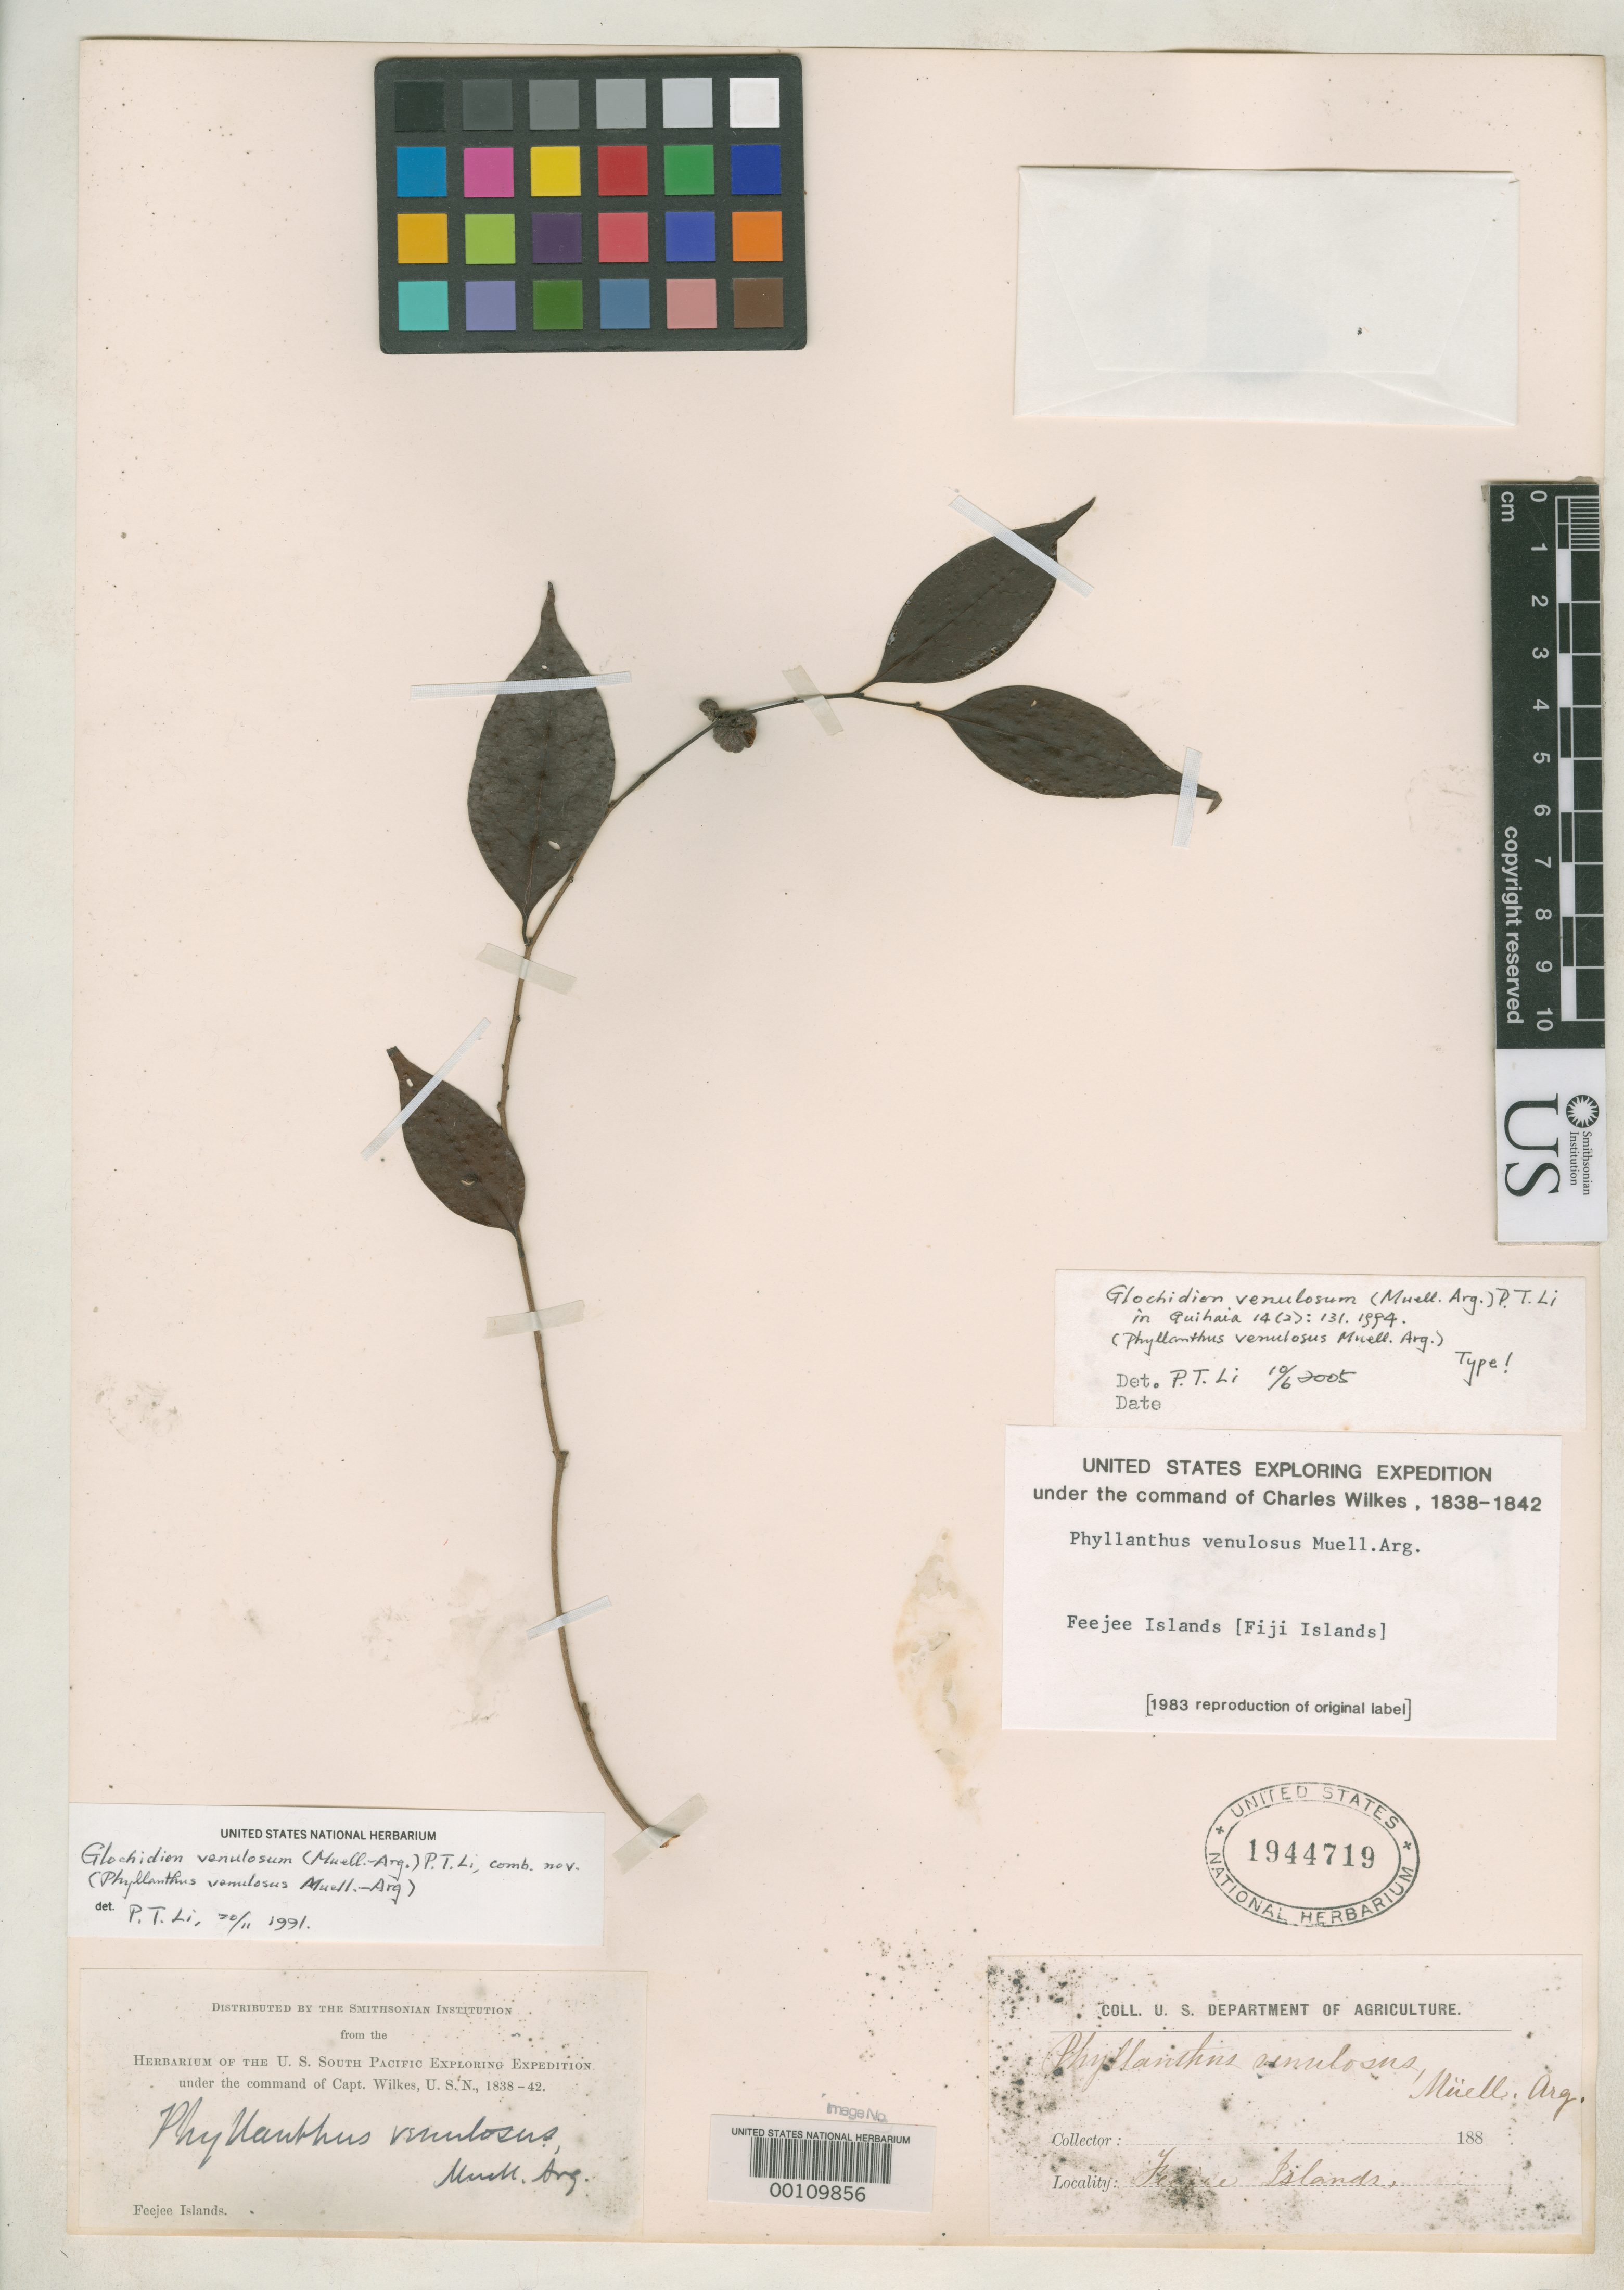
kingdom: Plantae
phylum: Tracheophyta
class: Magnoliopsida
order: Malpighiales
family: Phyllanthaceae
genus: Phyllanthus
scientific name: Phyllanthus venulosus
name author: Müll. Arg.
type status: Type Collection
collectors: Wilkes Explor. Exped.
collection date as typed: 1840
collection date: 1840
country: Fiji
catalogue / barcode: US 1944719